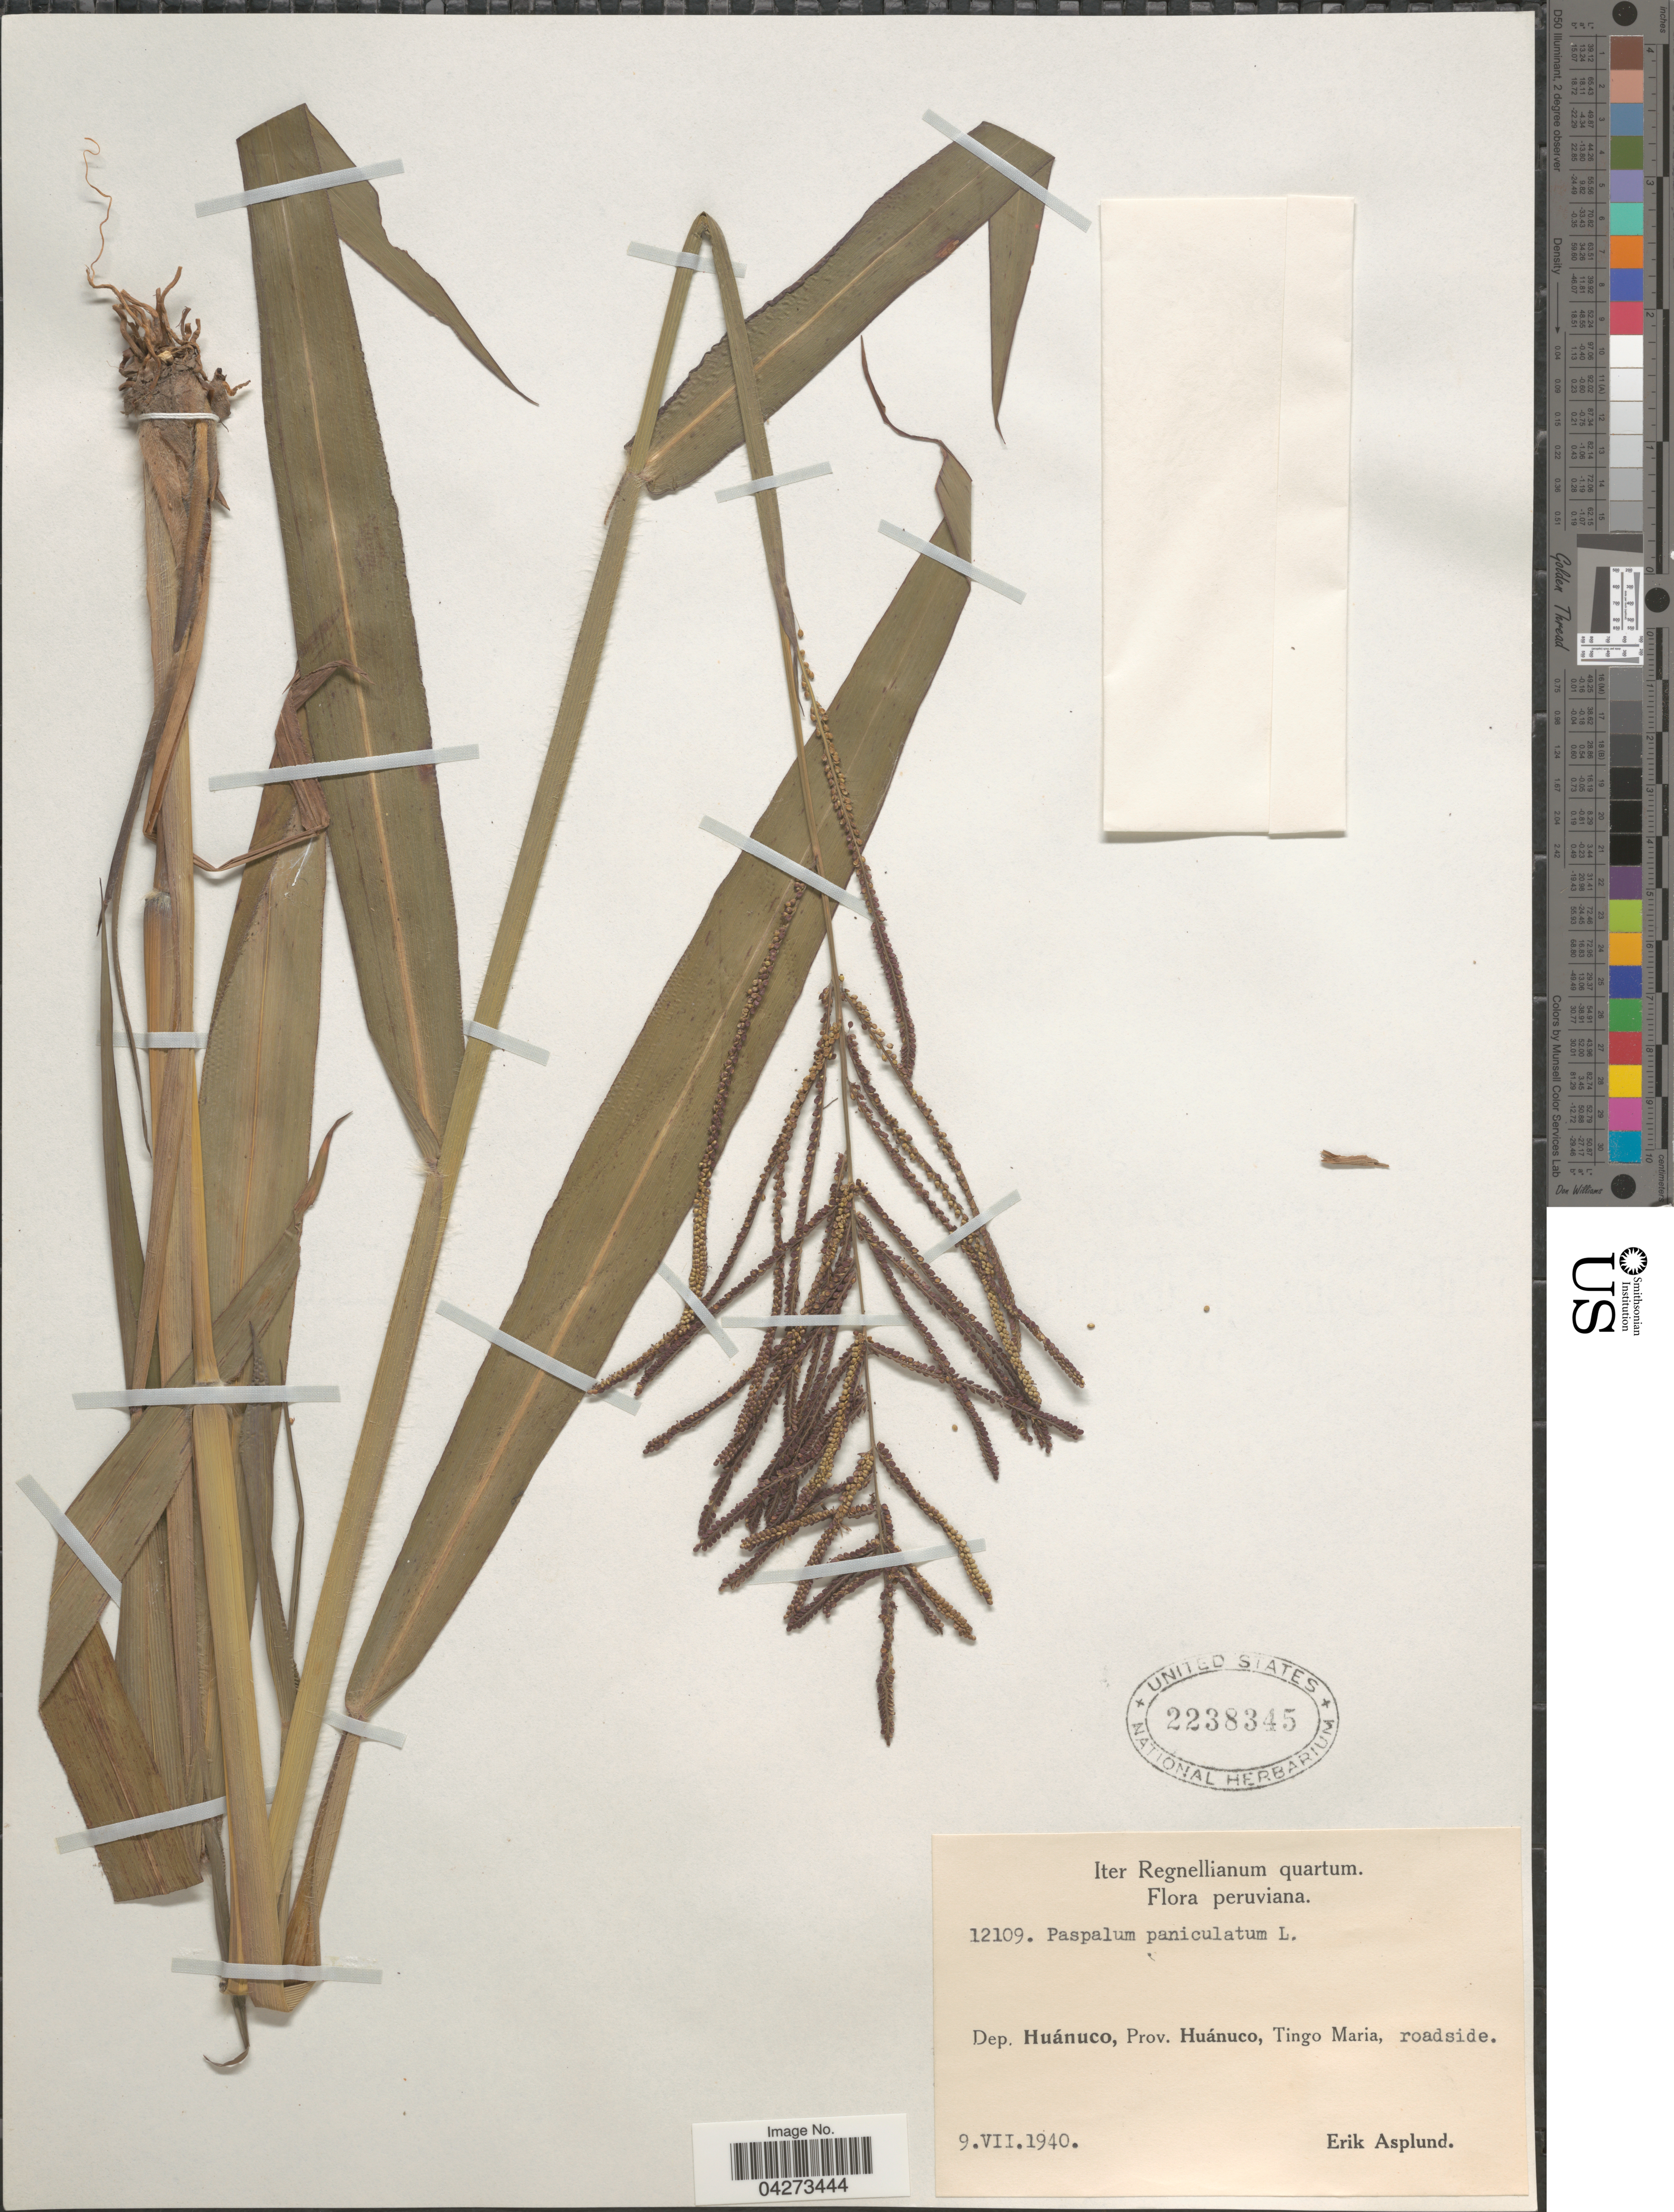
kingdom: Plantae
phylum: Tracheophyta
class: Liliopsida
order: Poales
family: Poaceae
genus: Paspalum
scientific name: Paspalum paniculatum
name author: L.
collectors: E. Asplund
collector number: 12109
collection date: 1940-07-09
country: Peru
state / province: Huánuco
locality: Iter Regnellianum quartum. Dep. Huánuco, Prov. Huánuco, Tingo Maria, roadside.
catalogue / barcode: US 2238345